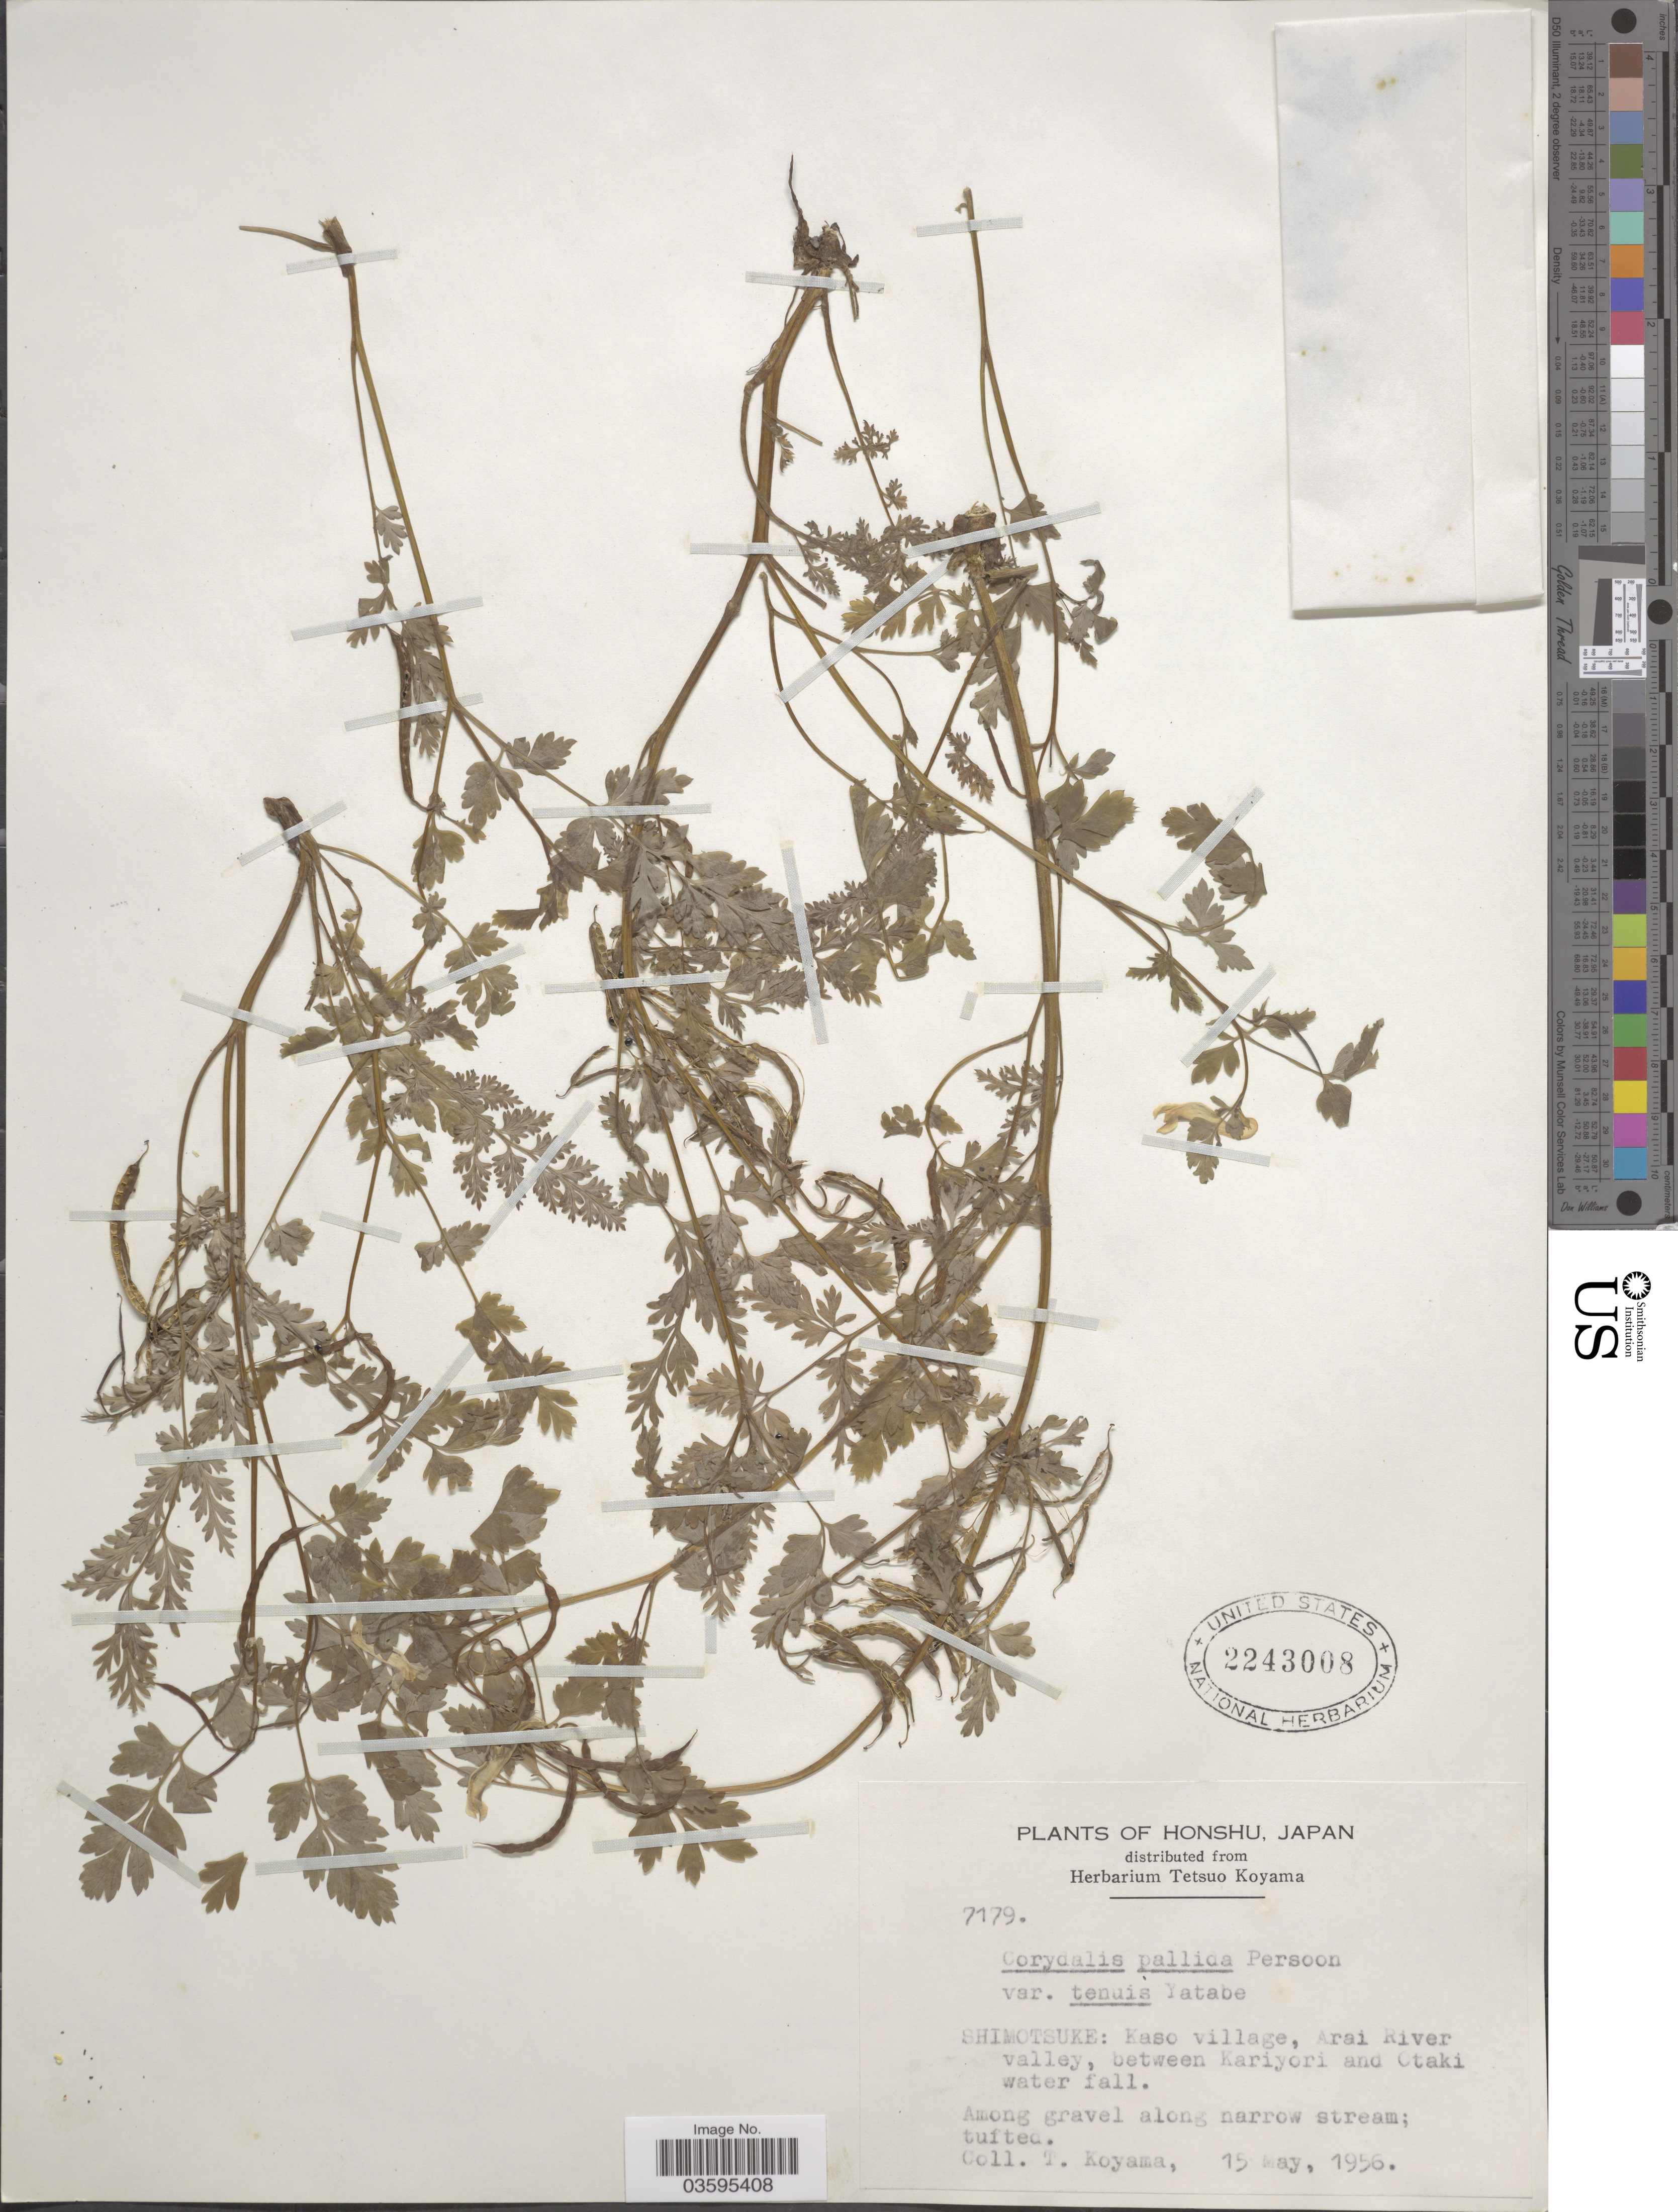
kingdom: Plantae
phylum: Tracheophyta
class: Magnoliopsida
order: Ranunculales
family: Papaveraceae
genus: Corydalis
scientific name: Corydalis pallida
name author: (Thunb.) Pers.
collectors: T. Koyama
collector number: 7179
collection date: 1956-05-15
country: Japan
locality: Honshu. Shimotsuke: Kaso village, Arai River valley, between Kariyori and Otaki water fall.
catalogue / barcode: US 2243008